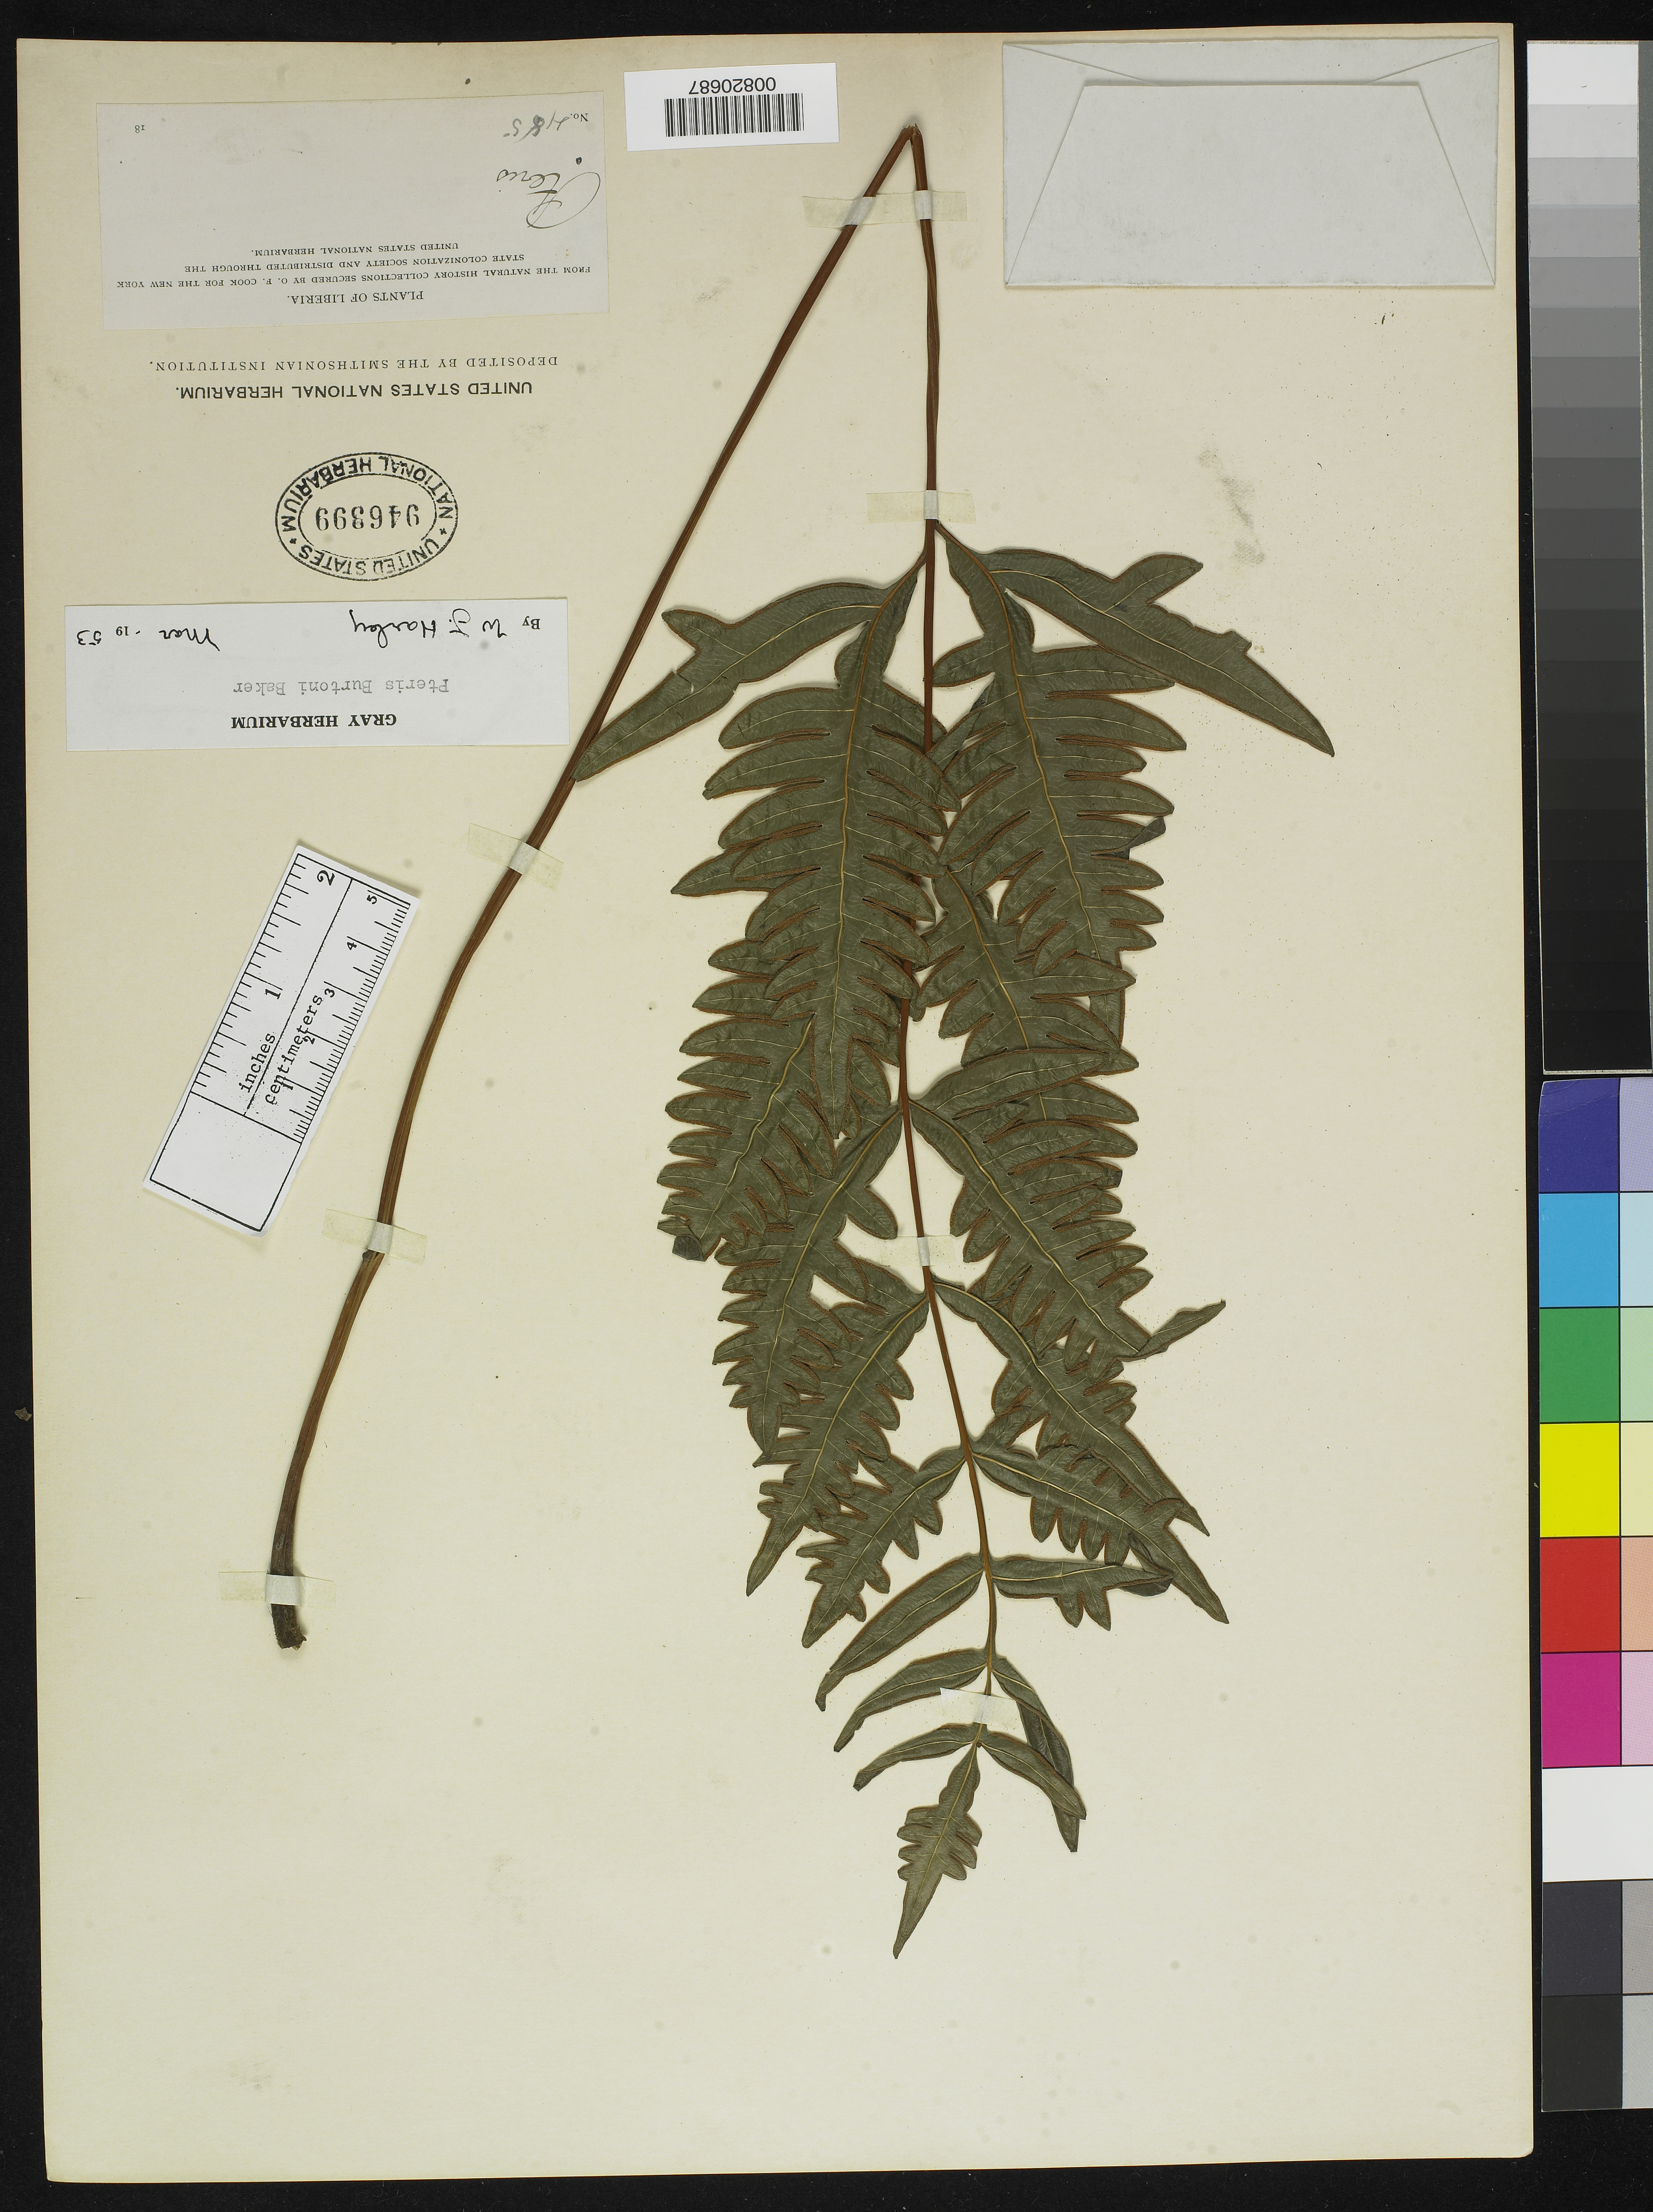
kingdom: Plantae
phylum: Tracheophyta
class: Polypodiopsida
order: Polypodiales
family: Pteridaceae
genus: Pteris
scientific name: Pteris burtonii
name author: Baker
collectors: O. F. Cook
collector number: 485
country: Liberia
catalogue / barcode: US 946399